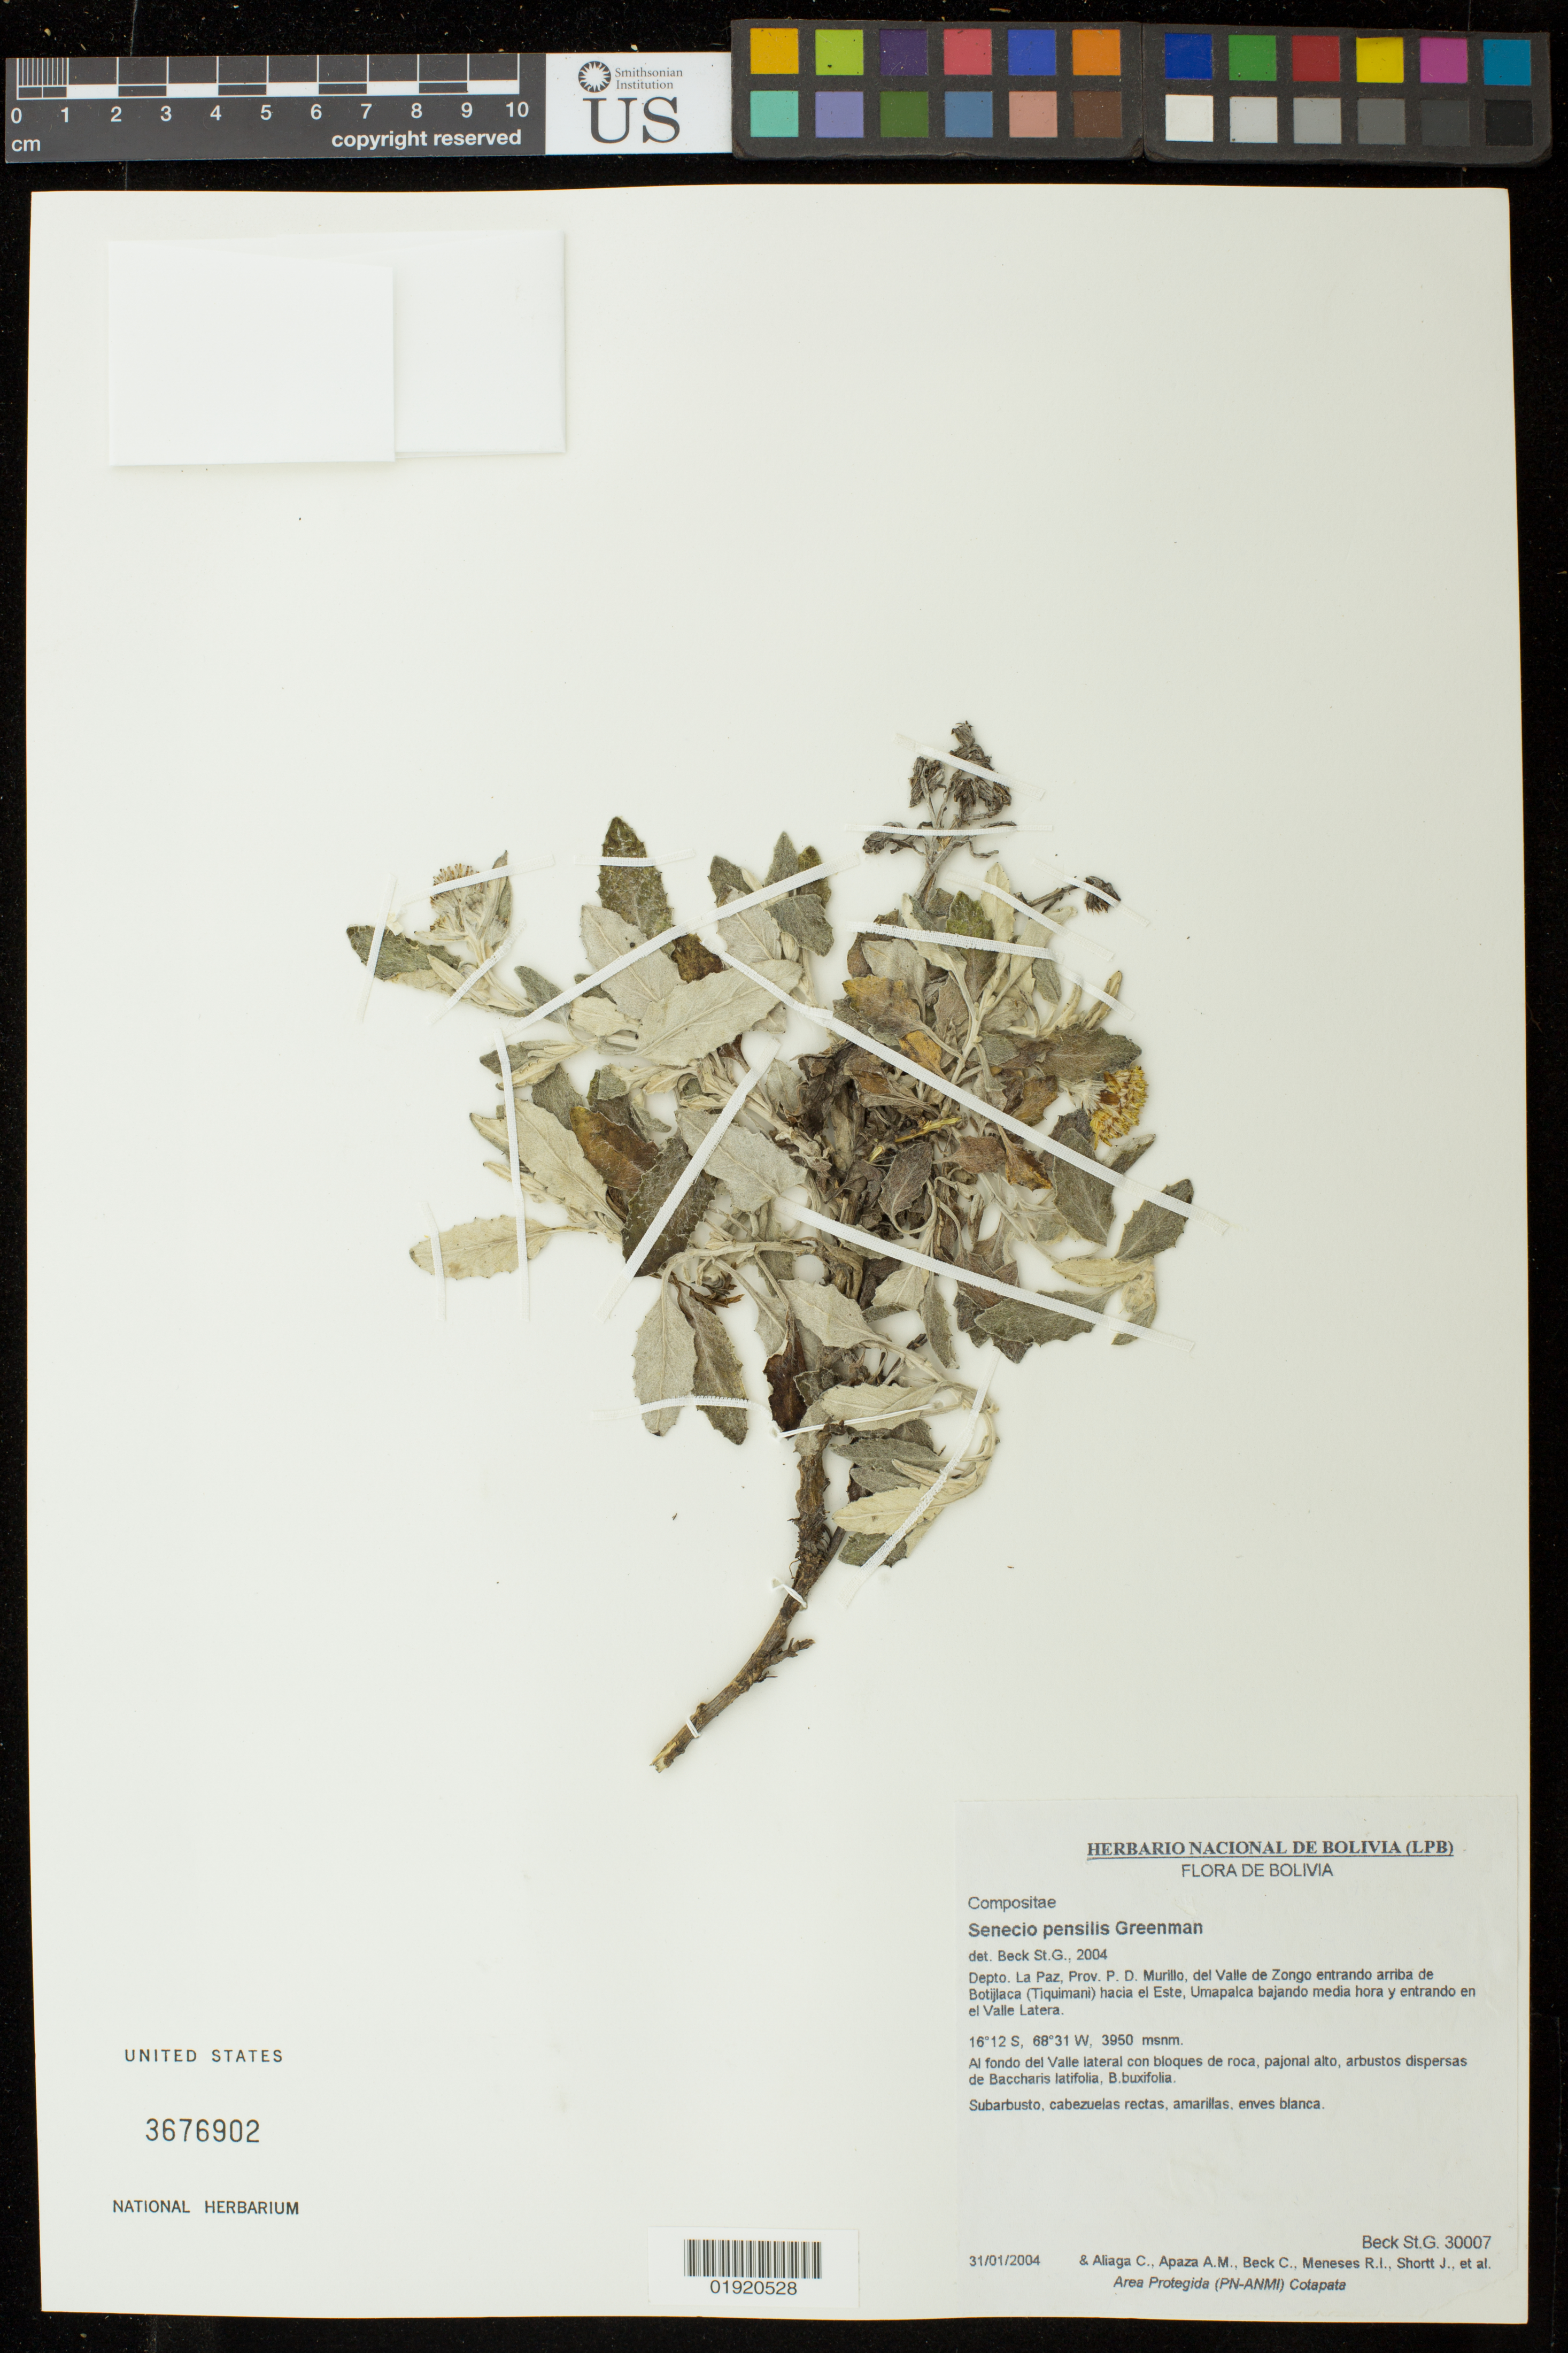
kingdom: Plantae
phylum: Tracheophyta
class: Magnoliopsida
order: Asterales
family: Asteraceae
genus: Senecio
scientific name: Senecio pensilis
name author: Greenm.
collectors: S. Beck, C. Aliaga, A. Apaza, C. Beck, R. Meneses, J. Shortt & et al.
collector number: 30007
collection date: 2004-01-31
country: Bolivia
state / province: La Paz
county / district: Murillo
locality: La Paz, Prov. P.D. Murillo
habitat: Del Valle de Zongo entrando arriba de Botijlaca hacia el Este, Umpacalca bajando media hora y entrando en el Valle Latera. Al fondo de Valle lateral con bloques de roca, pajonal alto, arbustos dispersas de Baccharis latifola, B. buxifolia.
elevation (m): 3950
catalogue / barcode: US 3676902